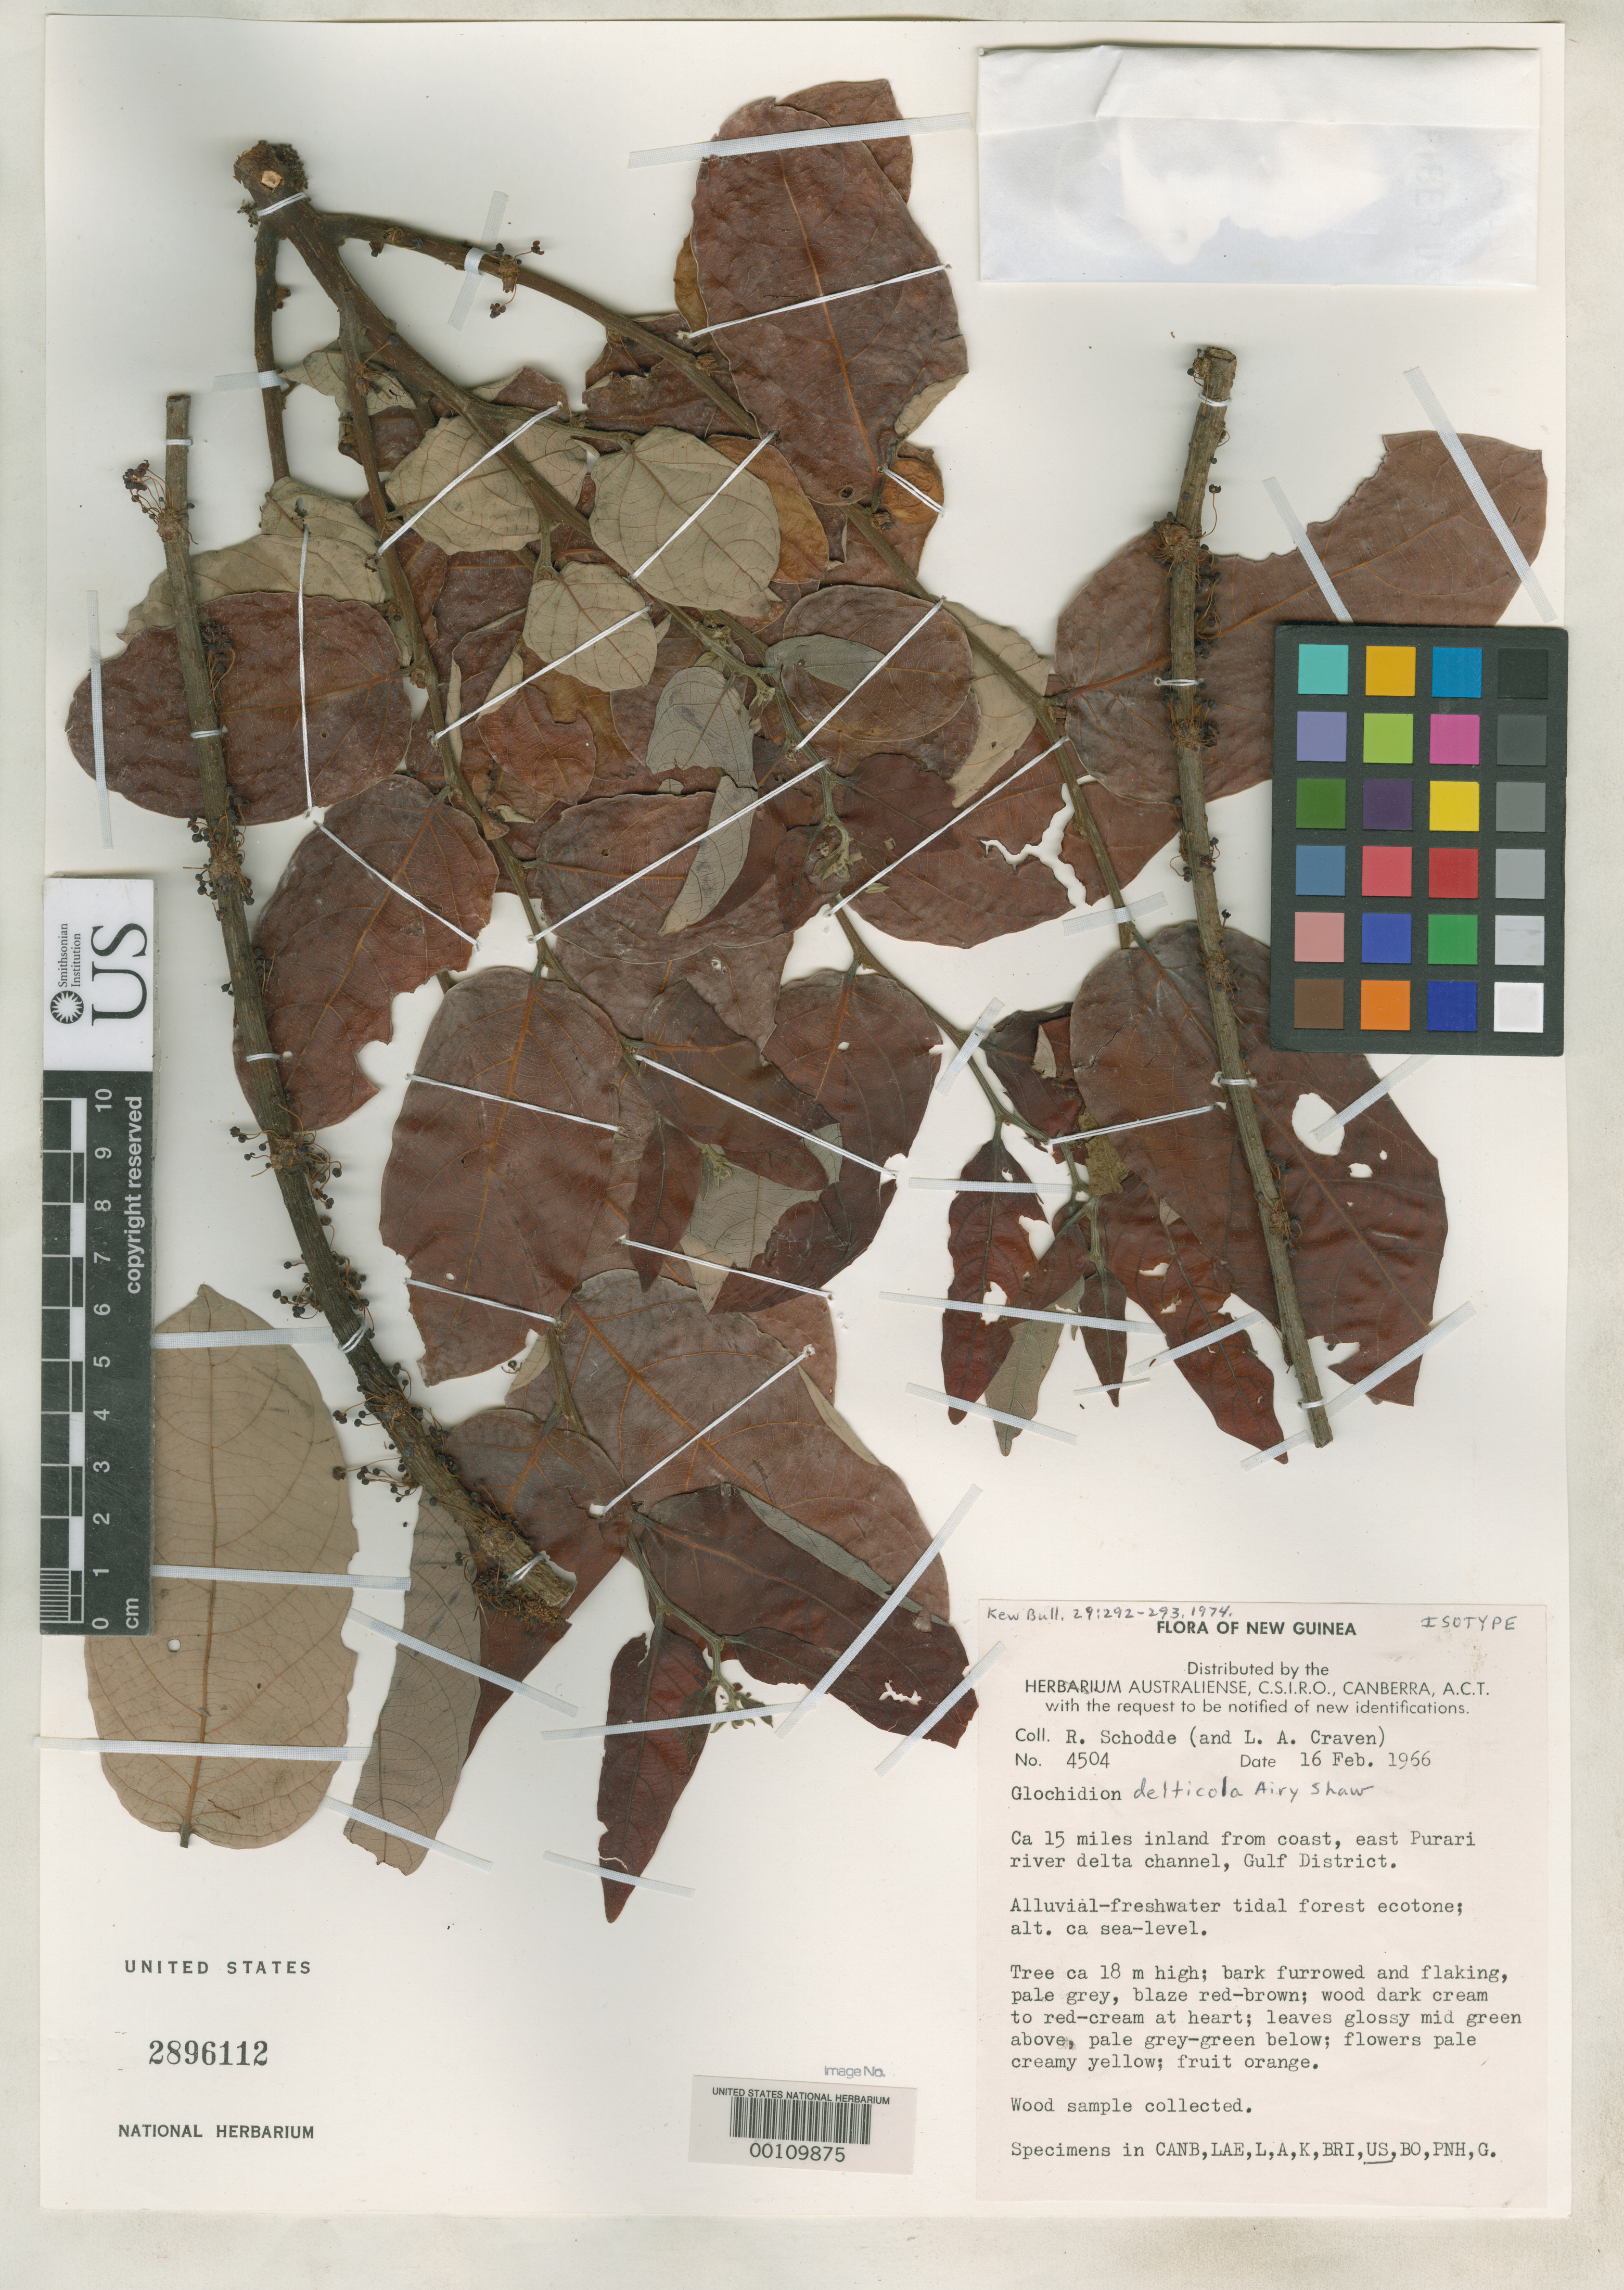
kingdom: Plantae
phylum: Tracheophyta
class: Magnoliopsida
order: Malpighiales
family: Phyllanthaceae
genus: Glochidion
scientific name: Glochidion delticola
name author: Airy Shaw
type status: Isotype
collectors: R. Schodde & L. A. Craven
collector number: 4504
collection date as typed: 16 Feb 1966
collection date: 1966-02-16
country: Papua New Guinea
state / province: Gulf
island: New Guinea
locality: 15 mi inland, E of Purari r. delta channel.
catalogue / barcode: US 2896112